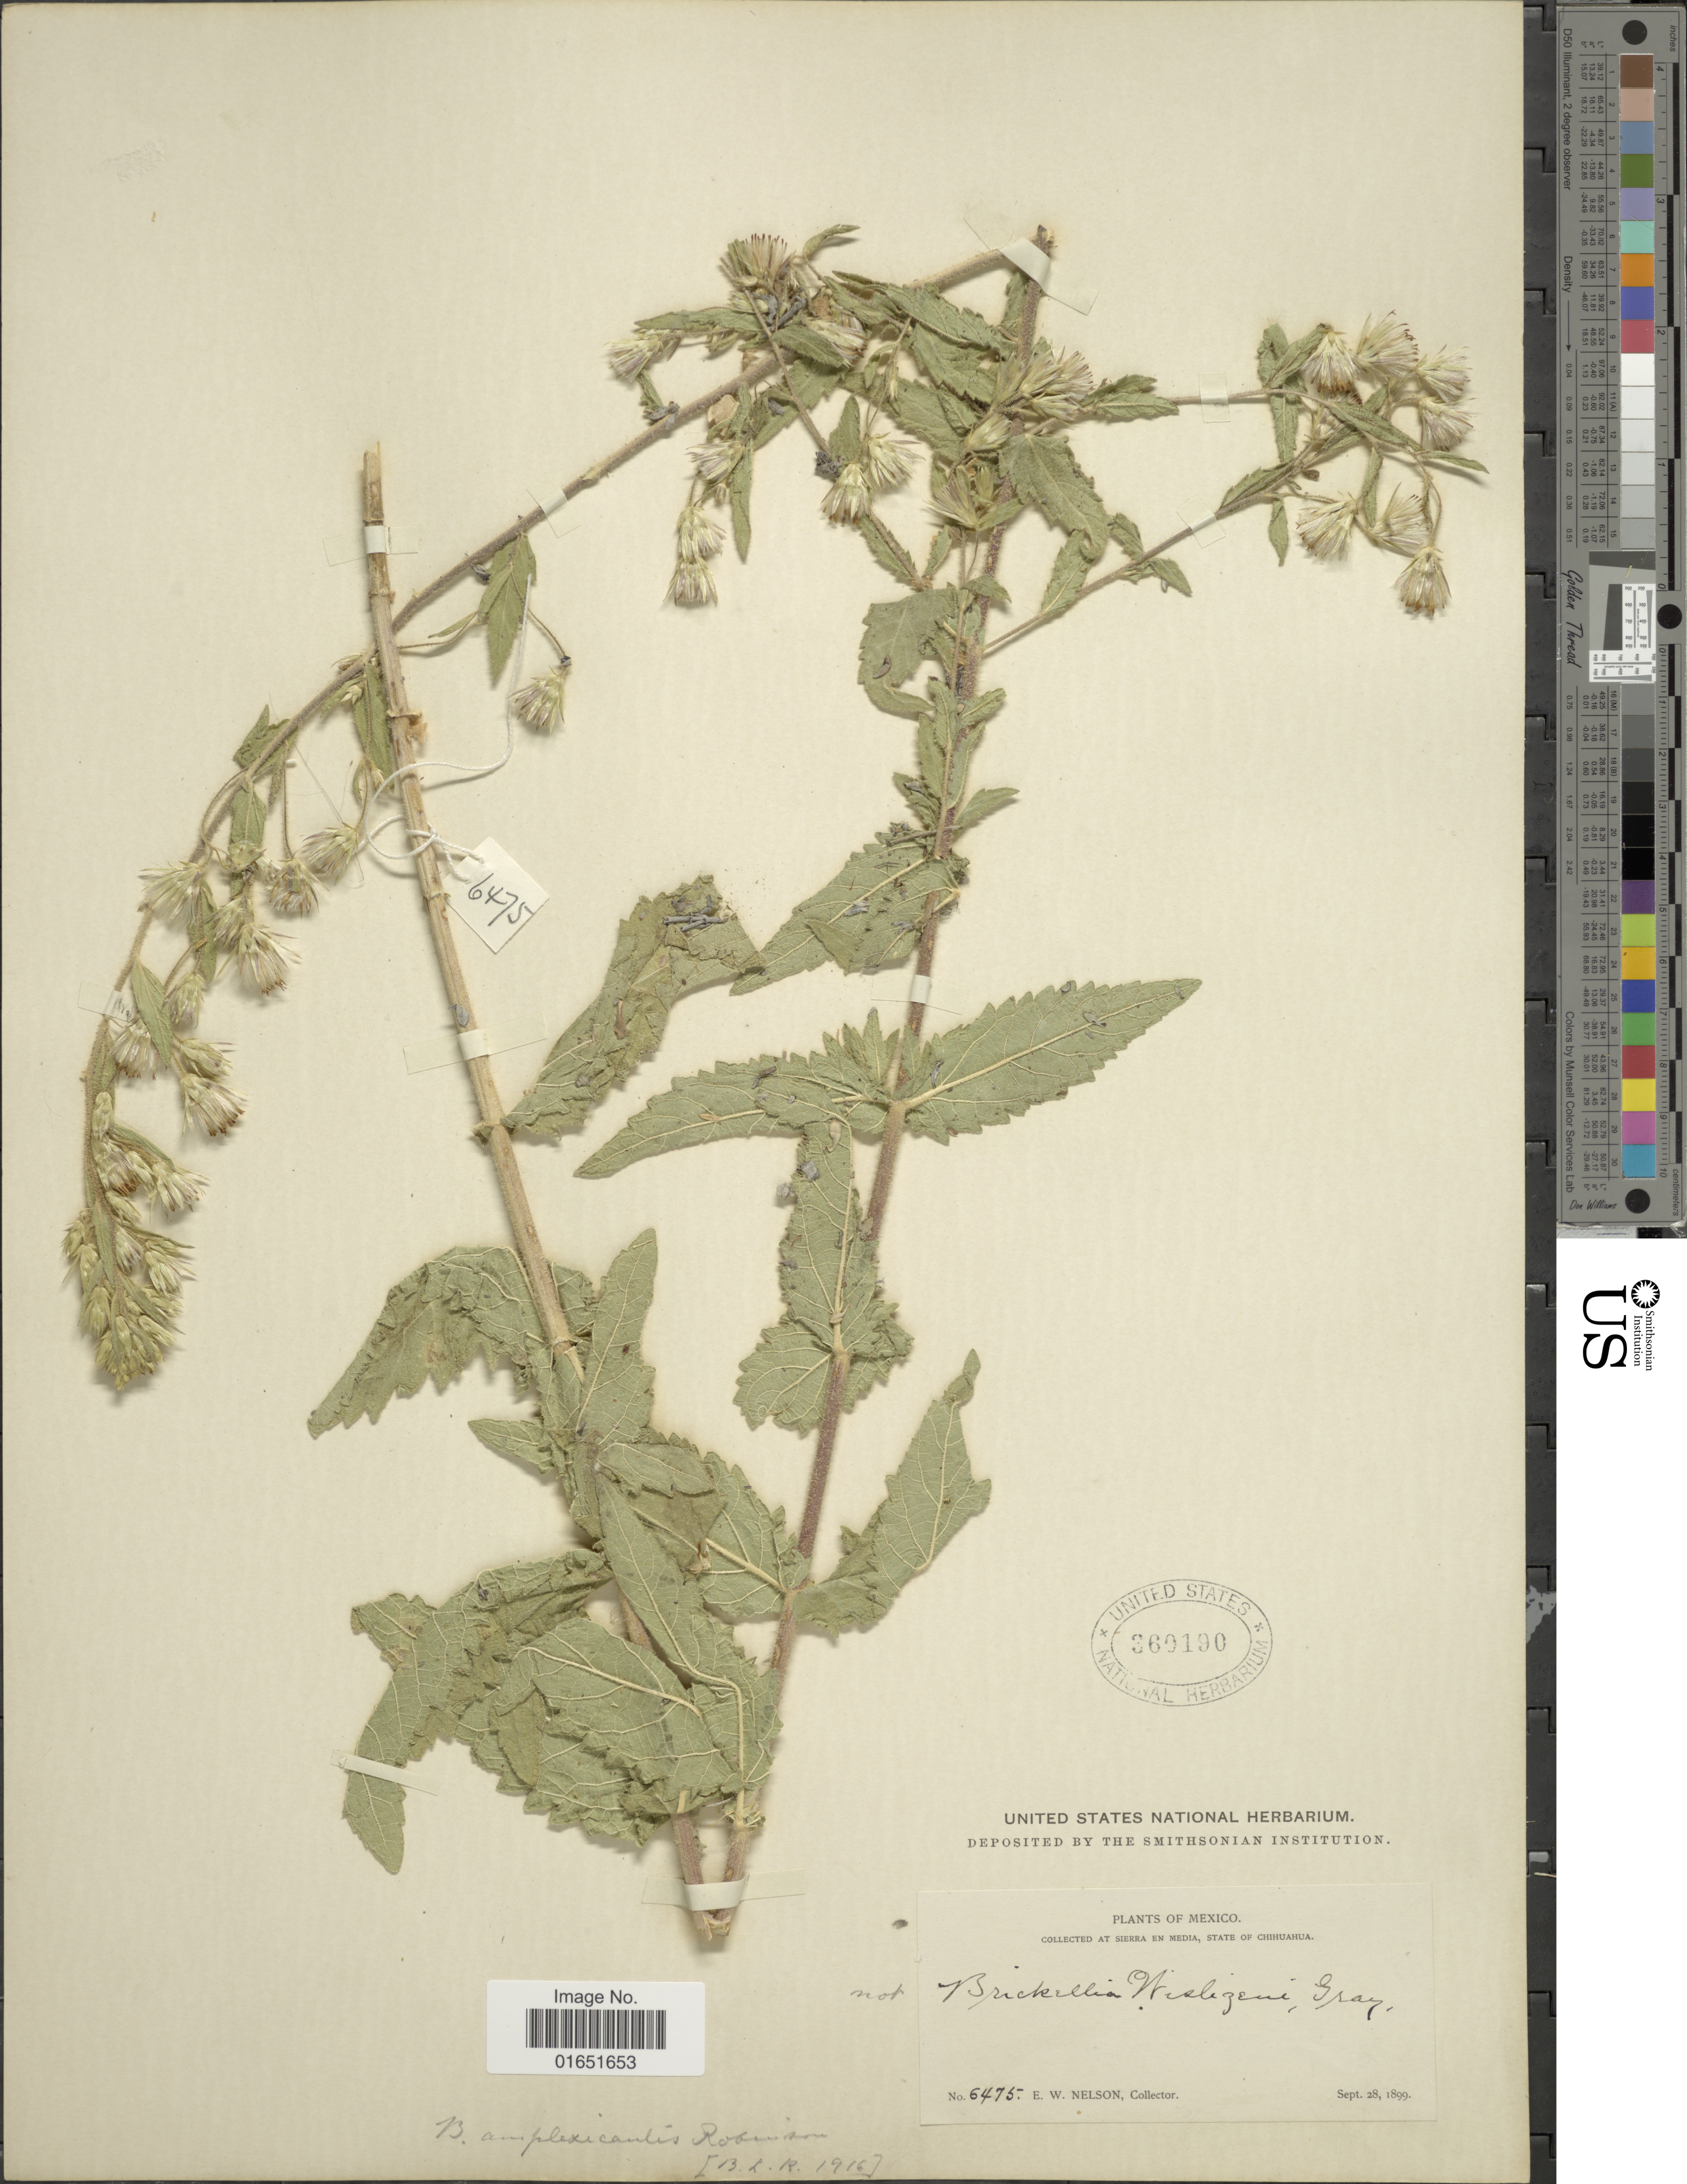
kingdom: Plantae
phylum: Tracheophyta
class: Magnoliopsida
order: Asterales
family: Asteraceae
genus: Brickellia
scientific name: Brickellia amplexicaulis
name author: B.L. Rob.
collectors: E. W. Nelson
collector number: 6475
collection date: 1899-09-28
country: Mexico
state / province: Chihuahua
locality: At Sierra en Media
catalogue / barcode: US 360190